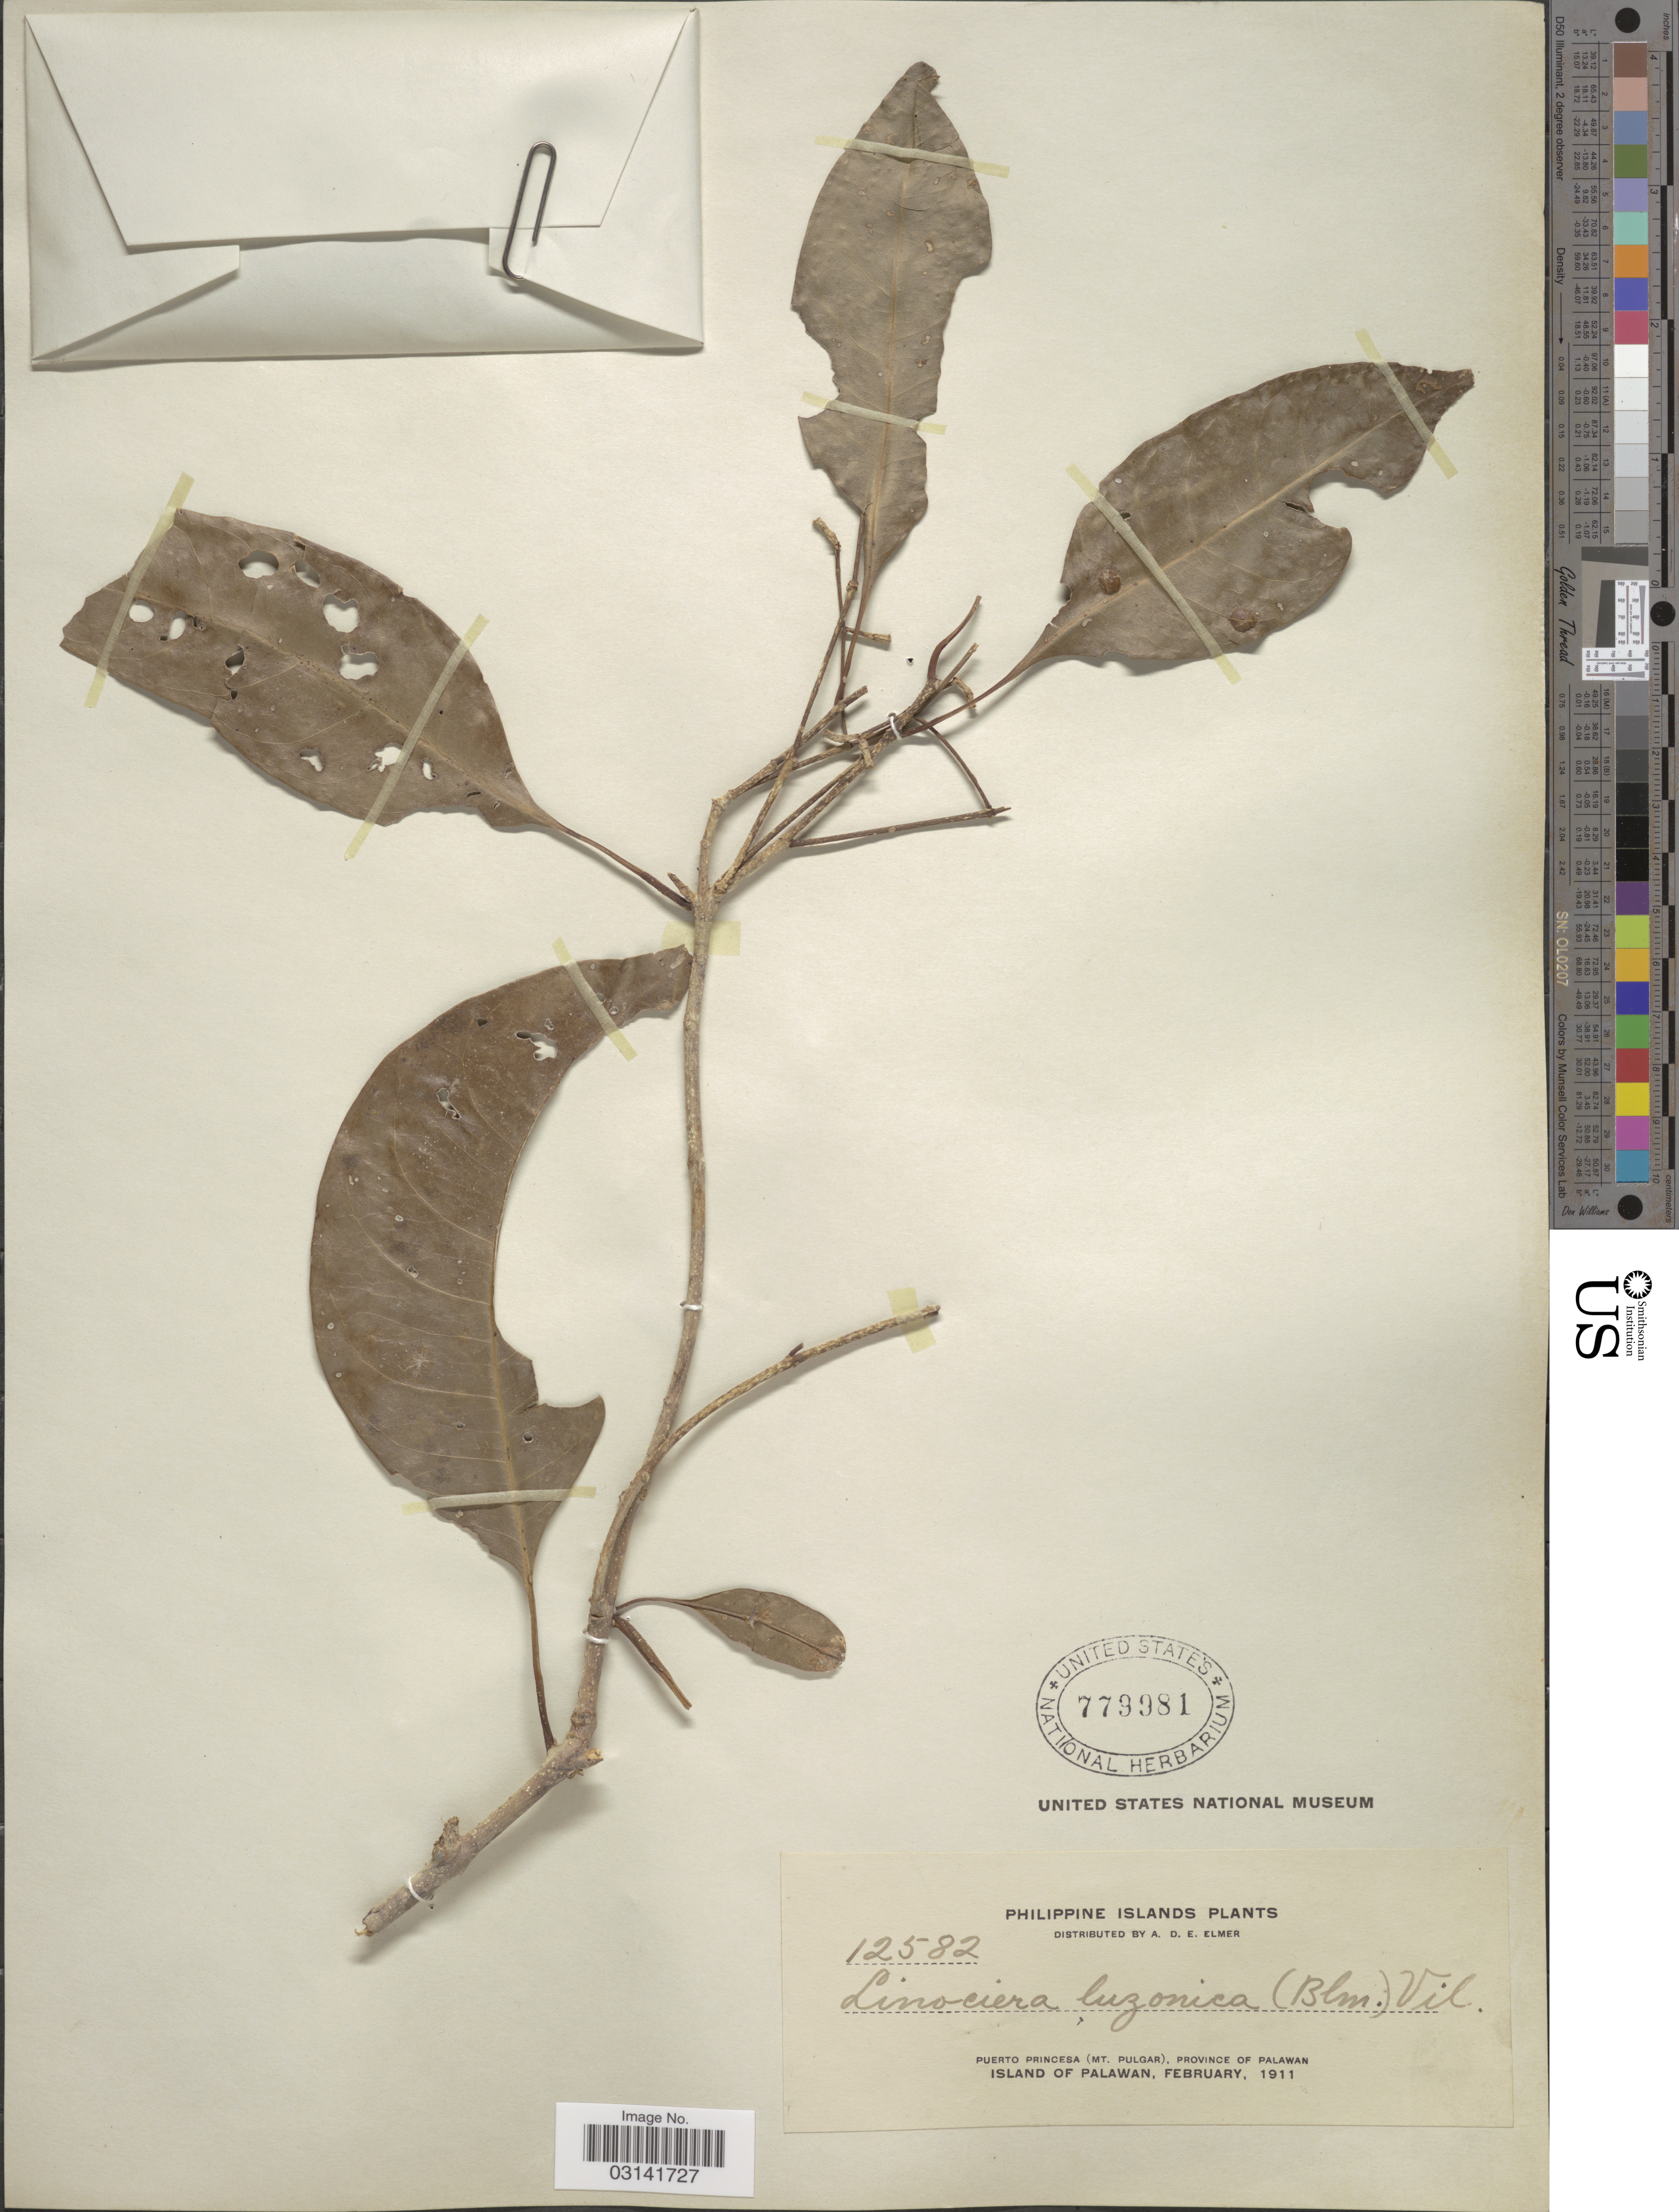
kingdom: Plantae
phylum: Tracheophyta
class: Magnoliopsida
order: Lamiales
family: Oleaceae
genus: Chionanthus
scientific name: Chionanthus ramiflorus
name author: Roxb.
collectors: A. D. E. Elmer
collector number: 12582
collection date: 1911-02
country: Philippines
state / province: Mimaropa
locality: Puerto Princesa (Mt. Pulgar), Province of Palawan. Island of Palawan.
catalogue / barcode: US 779981